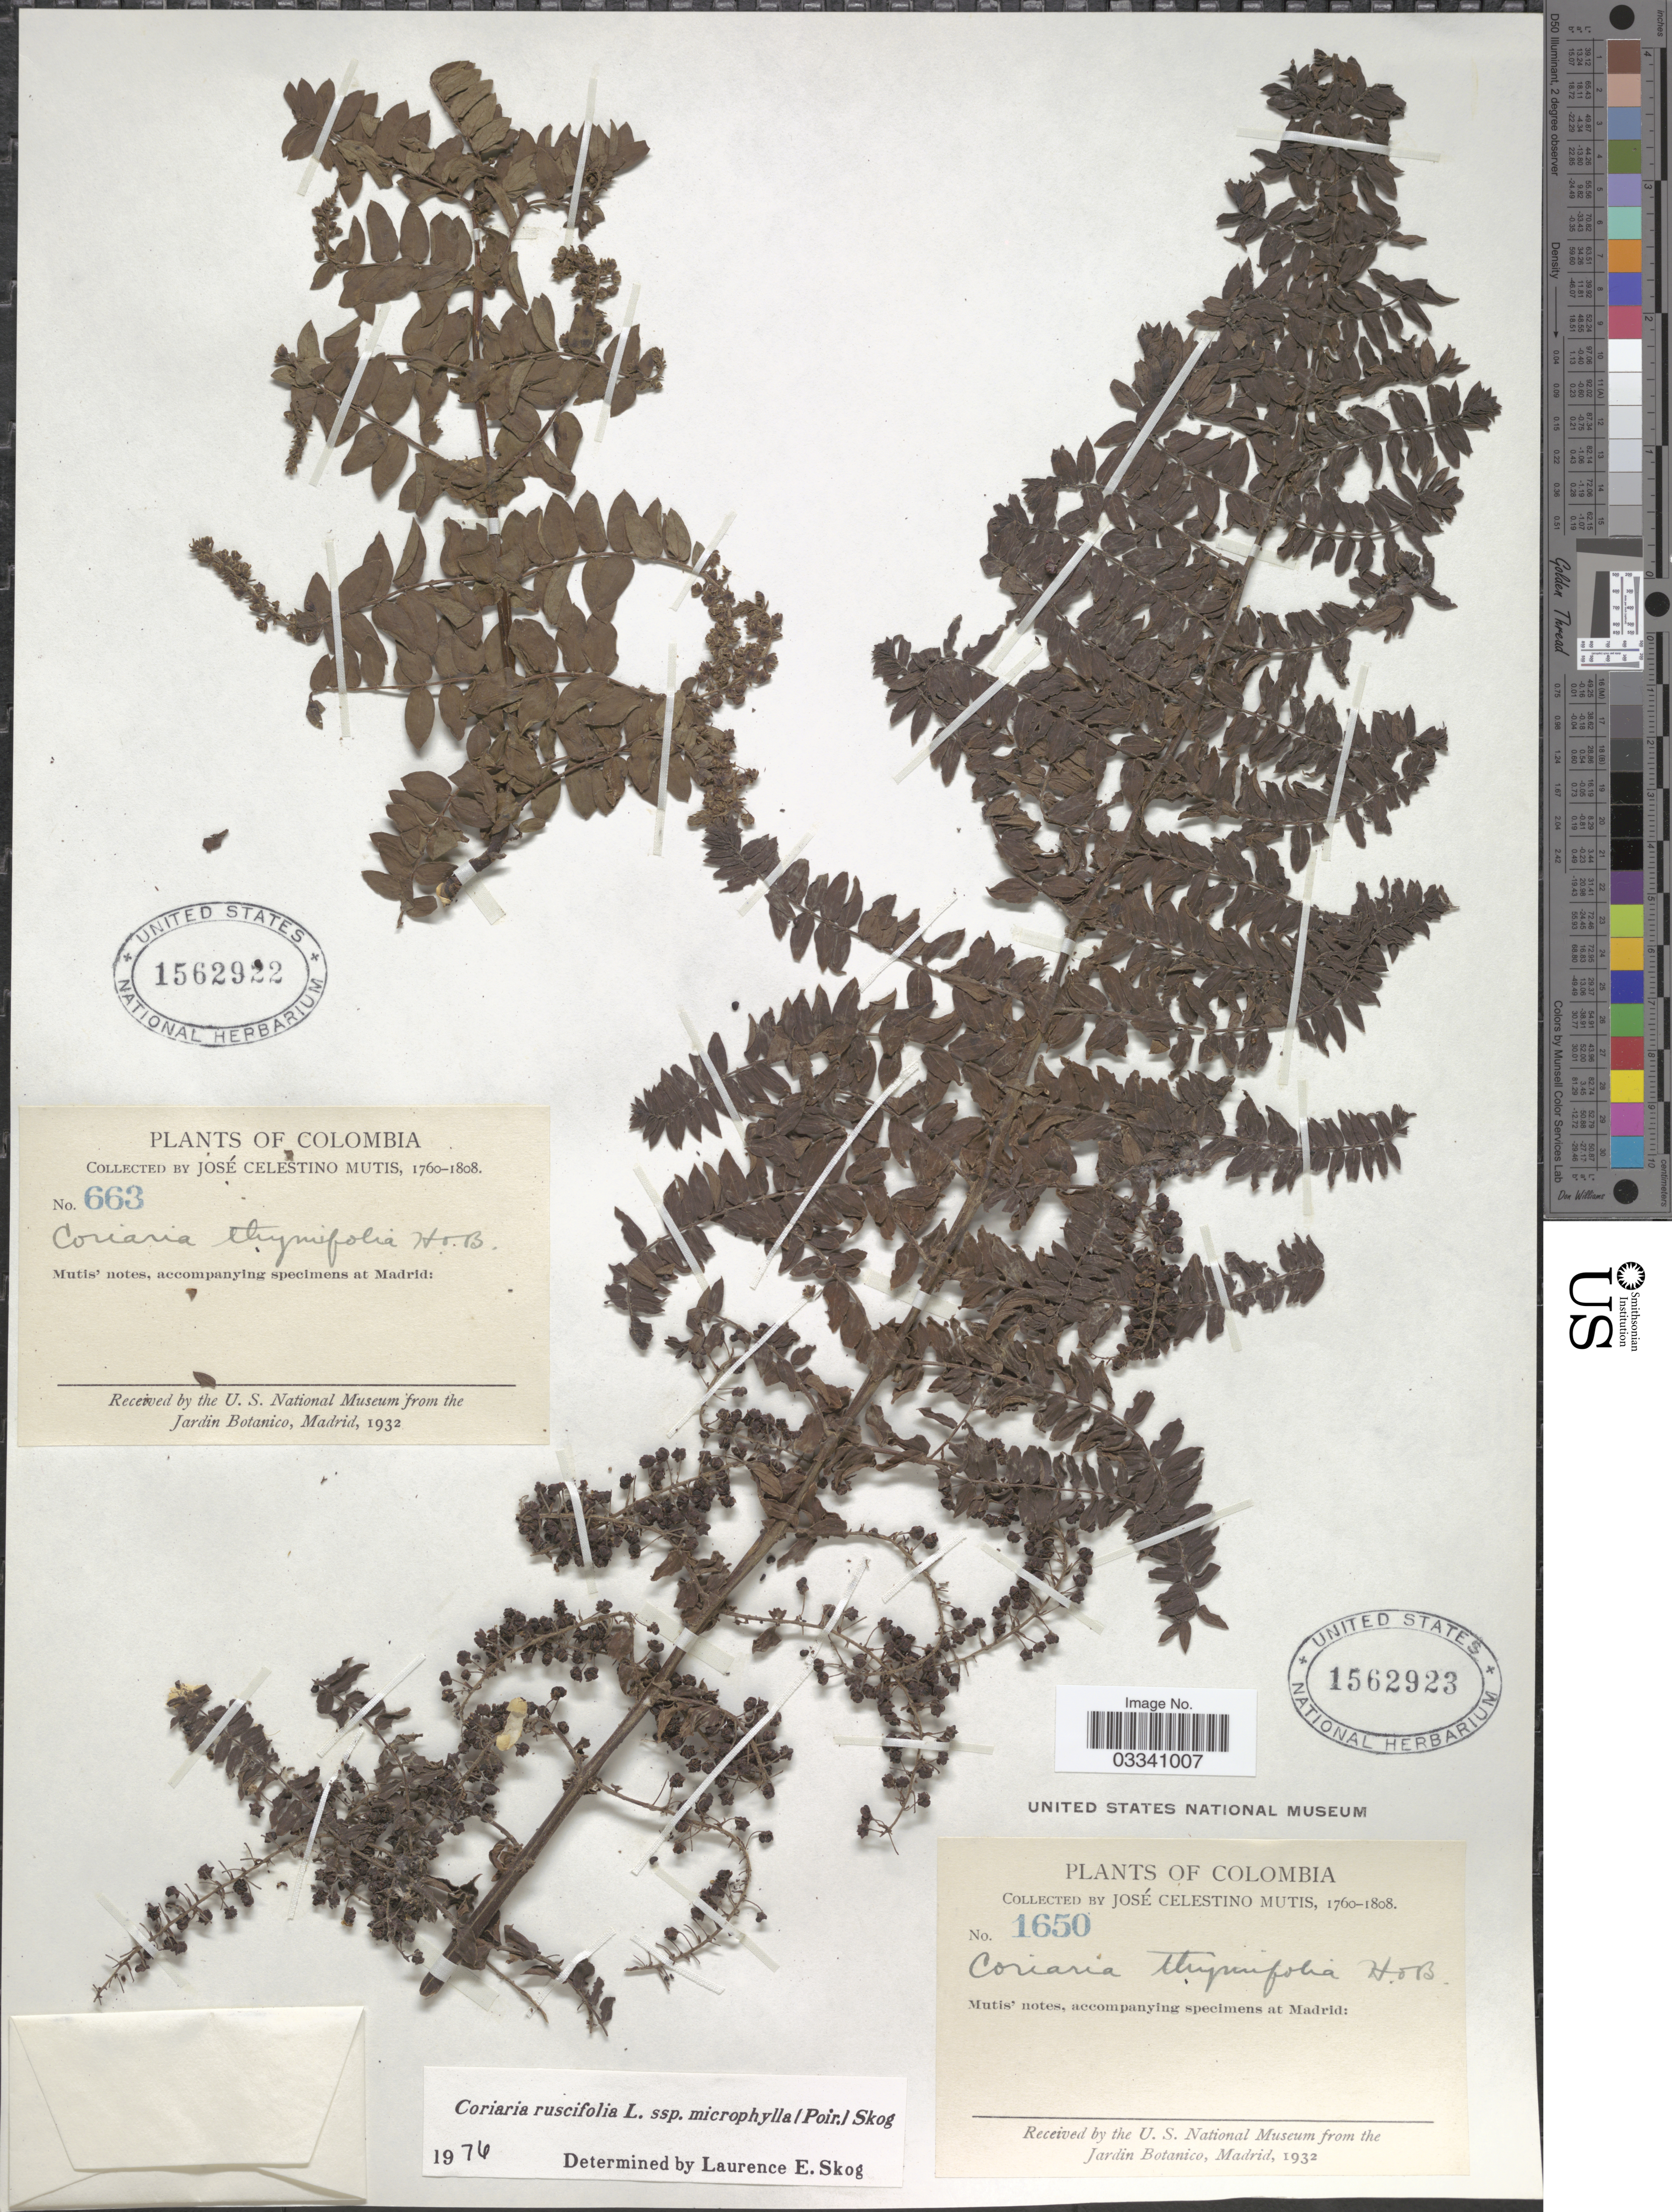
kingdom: Plantae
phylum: Tracheophyta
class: Magnoliopsida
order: Cucurbitales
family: Coriariaceae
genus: Coriaria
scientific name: Coriaria ruscifolia subsp. microphylla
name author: (Poir.) L.E. Skog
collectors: J. C. B. Mutis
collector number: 1650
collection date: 1760/1808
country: Colombia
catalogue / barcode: US 1562923